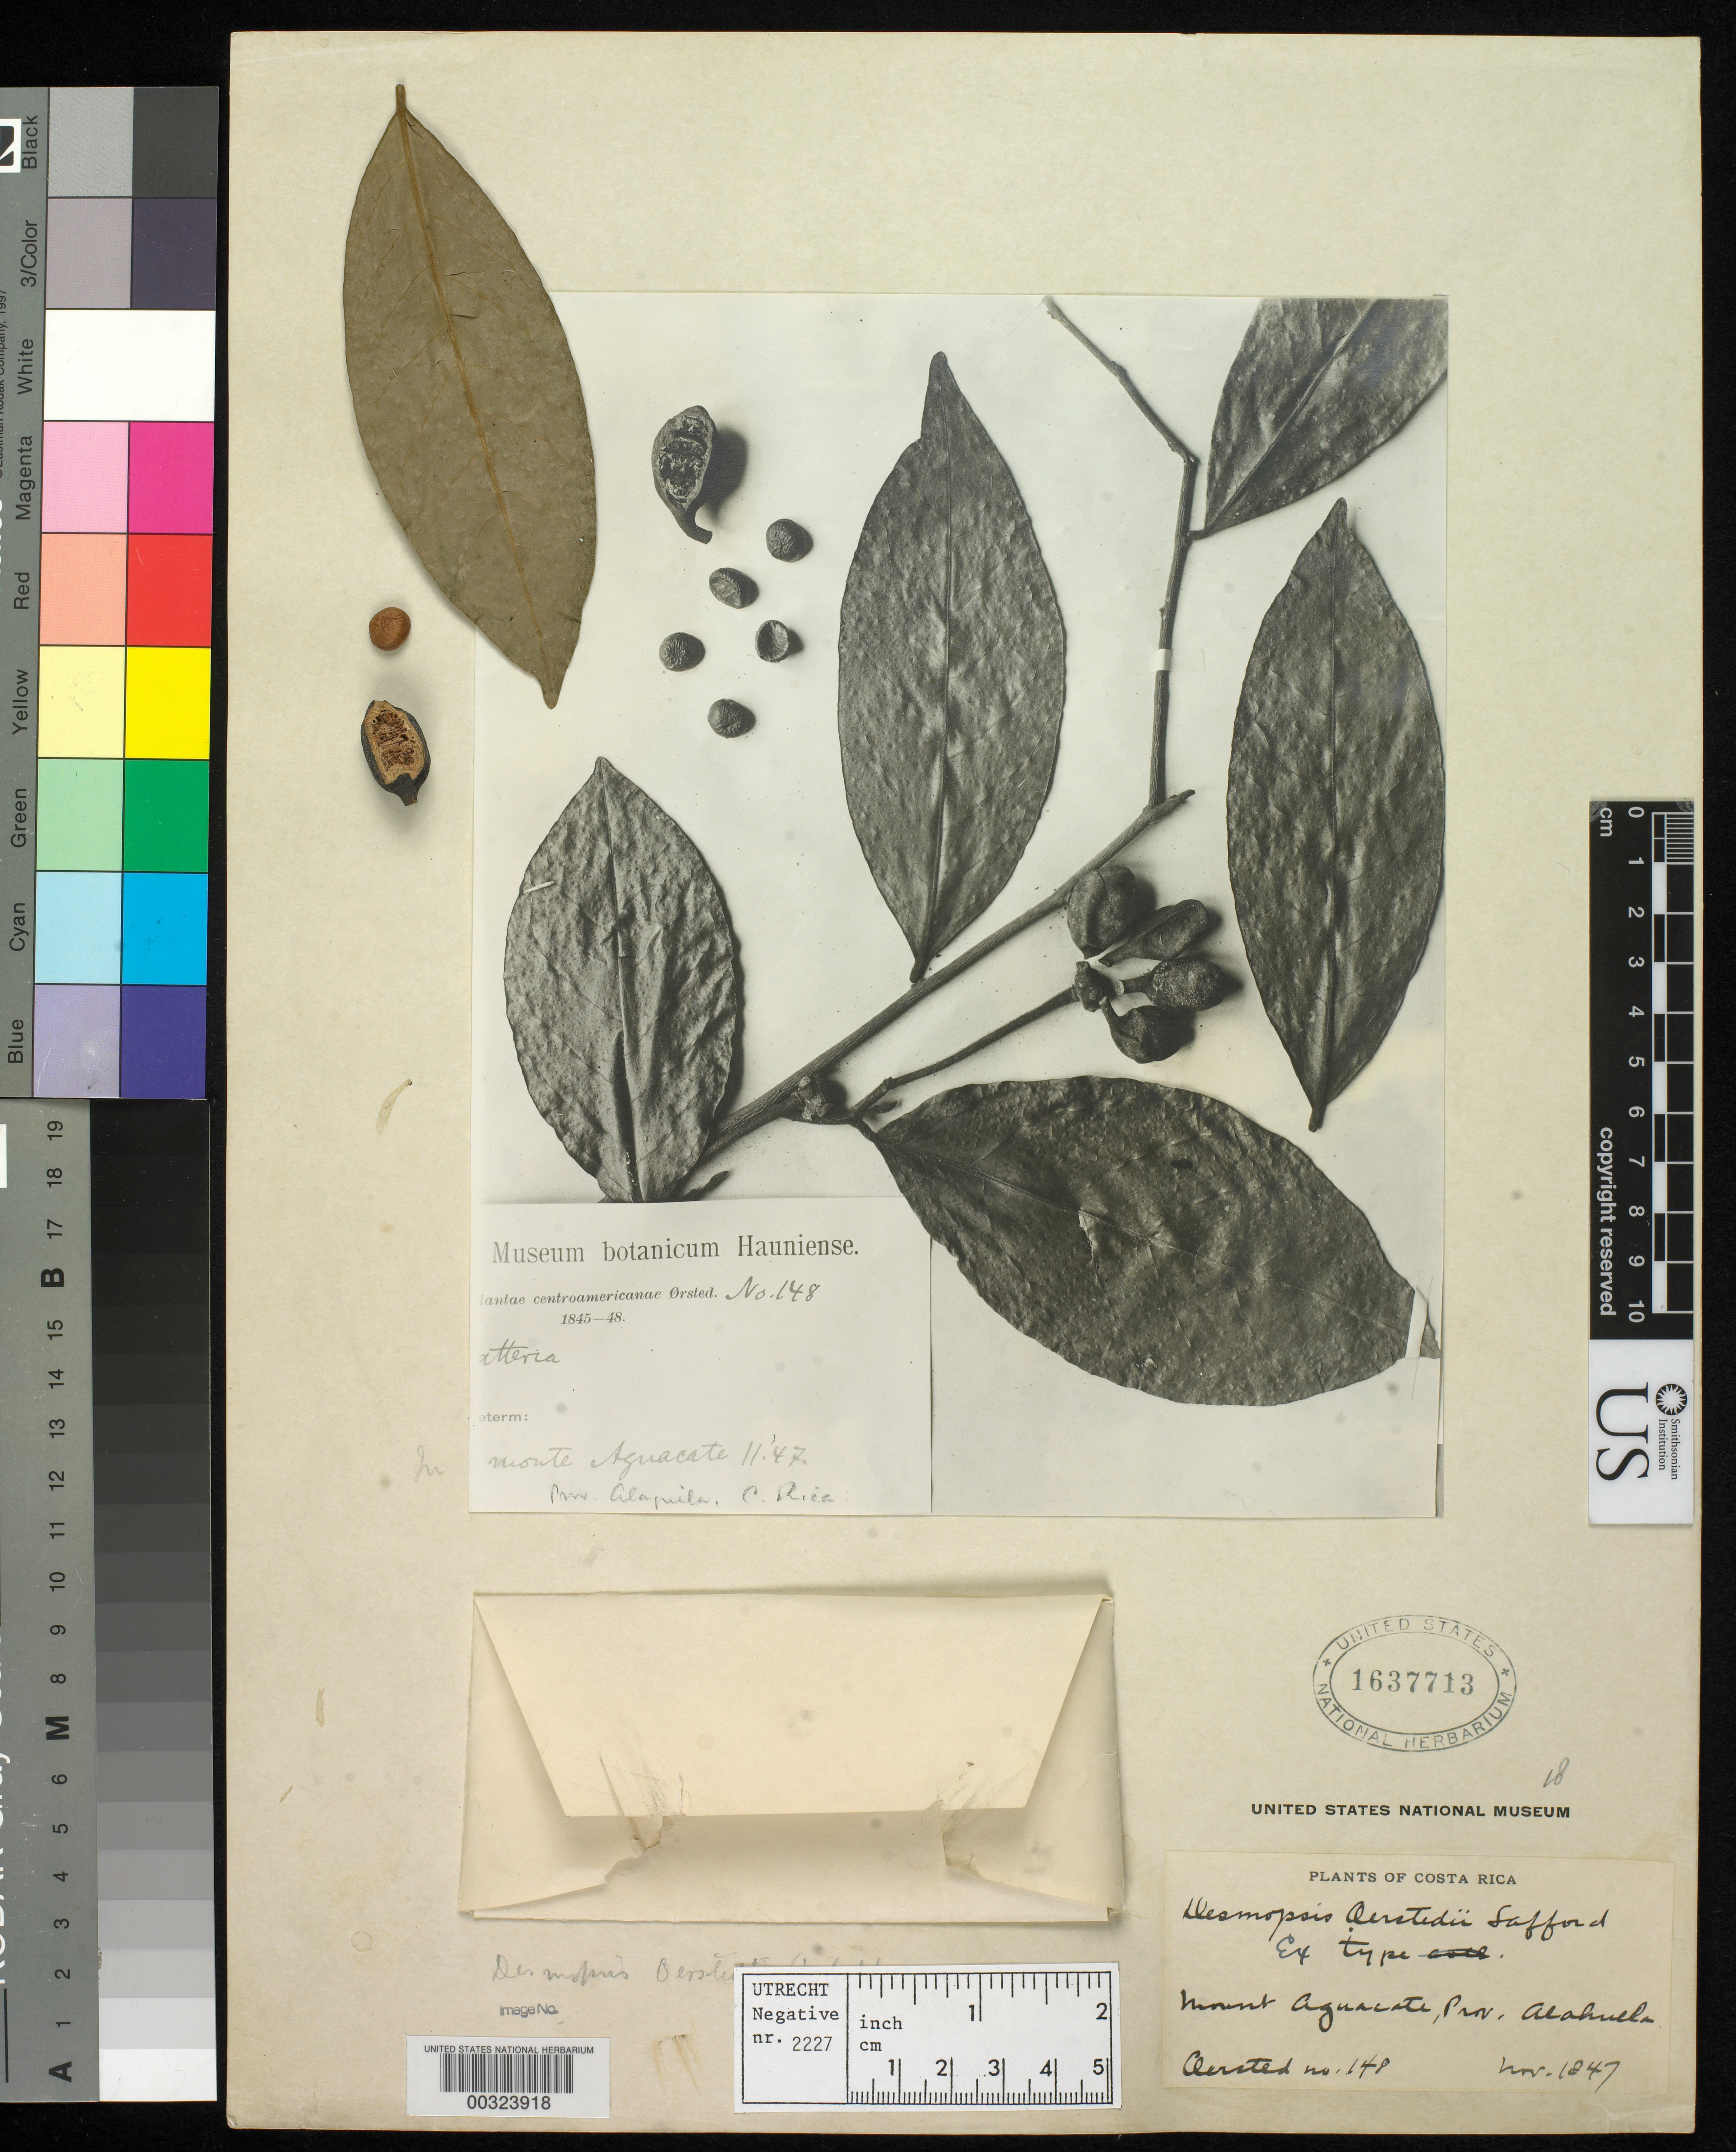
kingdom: Plantae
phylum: Tracheophyta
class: Magnoliopsida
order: Magnoliales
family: Annonaceae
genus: Desmopsis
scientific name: Desmopsis oerstedii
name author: Saff.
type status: Isotype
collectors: A. S. Oersted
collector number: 148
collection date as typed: Nov 1847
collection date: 1847-11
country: Costa Rica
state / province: Alajuela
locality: Mt. Aquacate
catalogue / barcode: US 1637713